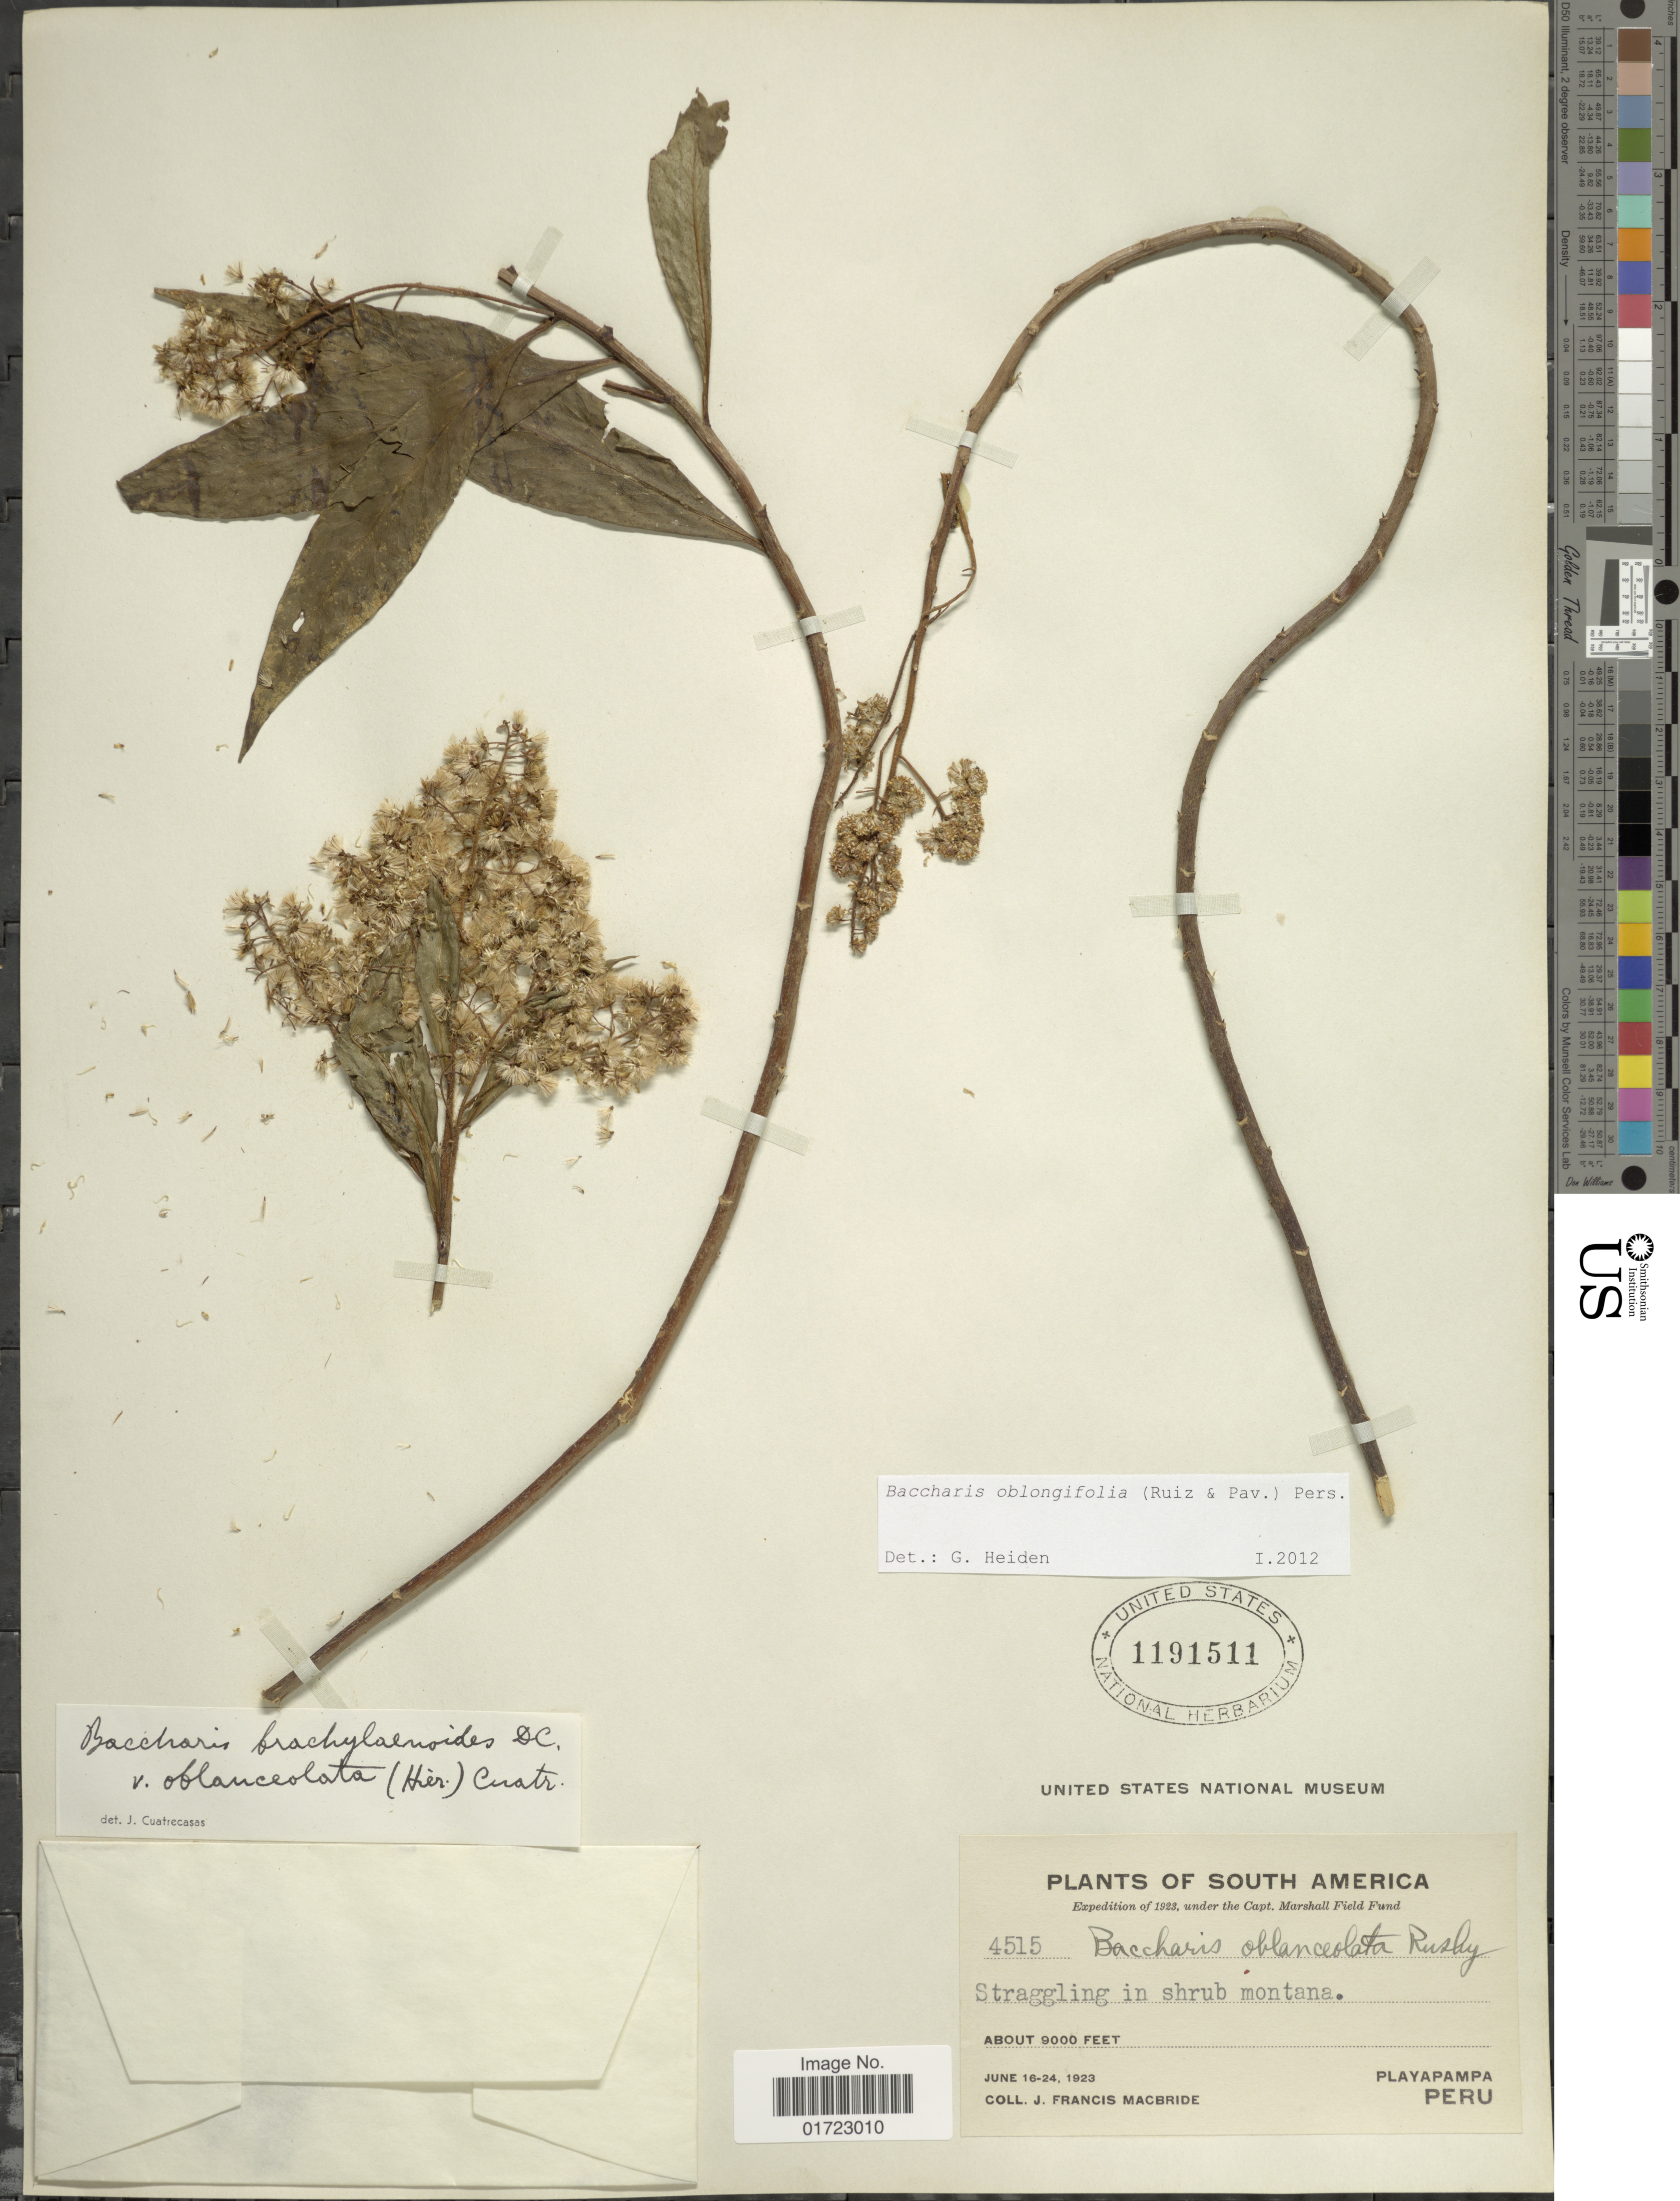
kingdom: Plantae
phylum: Tracheophyta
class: Magnoliopsida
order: Asterales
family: Asteraceae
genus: Baccharis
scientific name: Baccharis oblongifolia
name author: (Ruiz & Pav.) Pers.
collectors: J. F. Macbride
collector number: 4515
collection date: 1923-06-16/1923-06-24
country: Peru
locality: Playapampa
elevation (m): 2743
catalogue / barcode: US 1191511